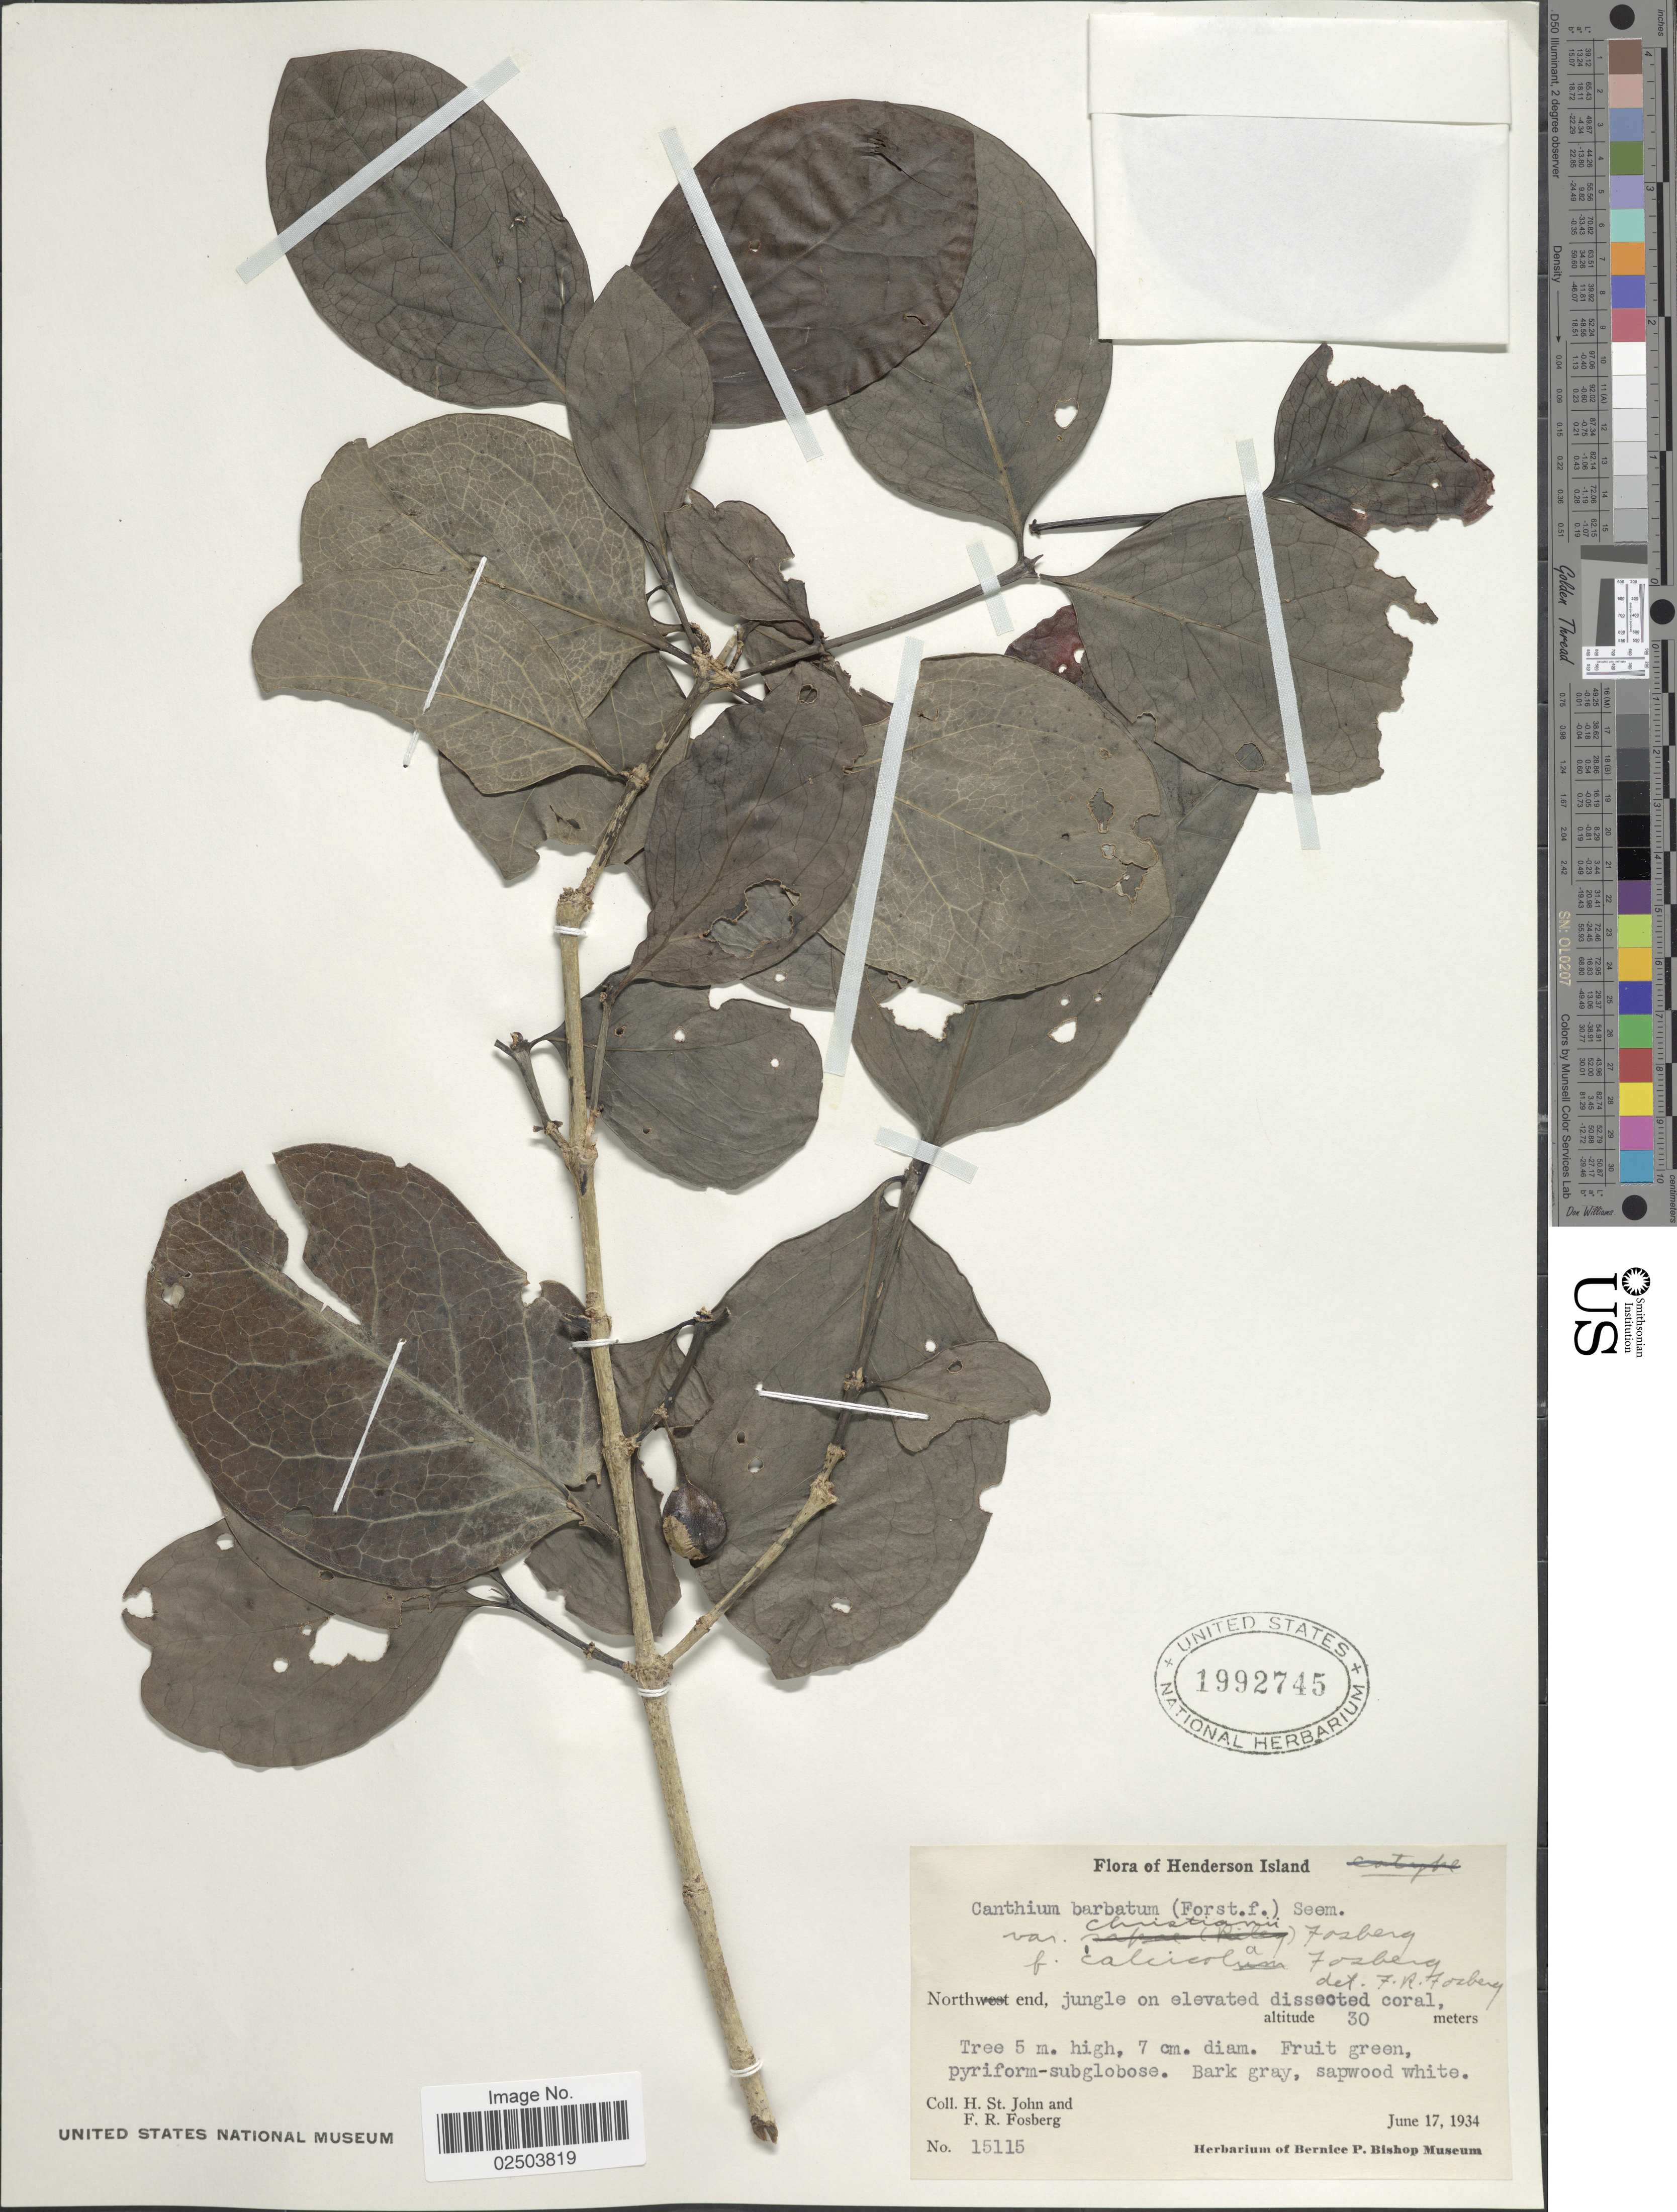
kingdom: Plantae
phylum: Tracheophyta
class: Magnoliopsida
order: Gentianales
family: Rubiaceae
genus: Cyclophyllum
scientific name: Cyclophyllum barbatum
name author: (G. Forst.) N. Hallé & J. Florence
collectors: H. St. John & F. R. Fosberg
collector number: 15115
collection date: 1934-06-17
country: Pitcairn Islands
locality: Henderson Island. North end, jungle on elevated dissected coral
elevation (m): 30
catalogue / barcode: US 1992745